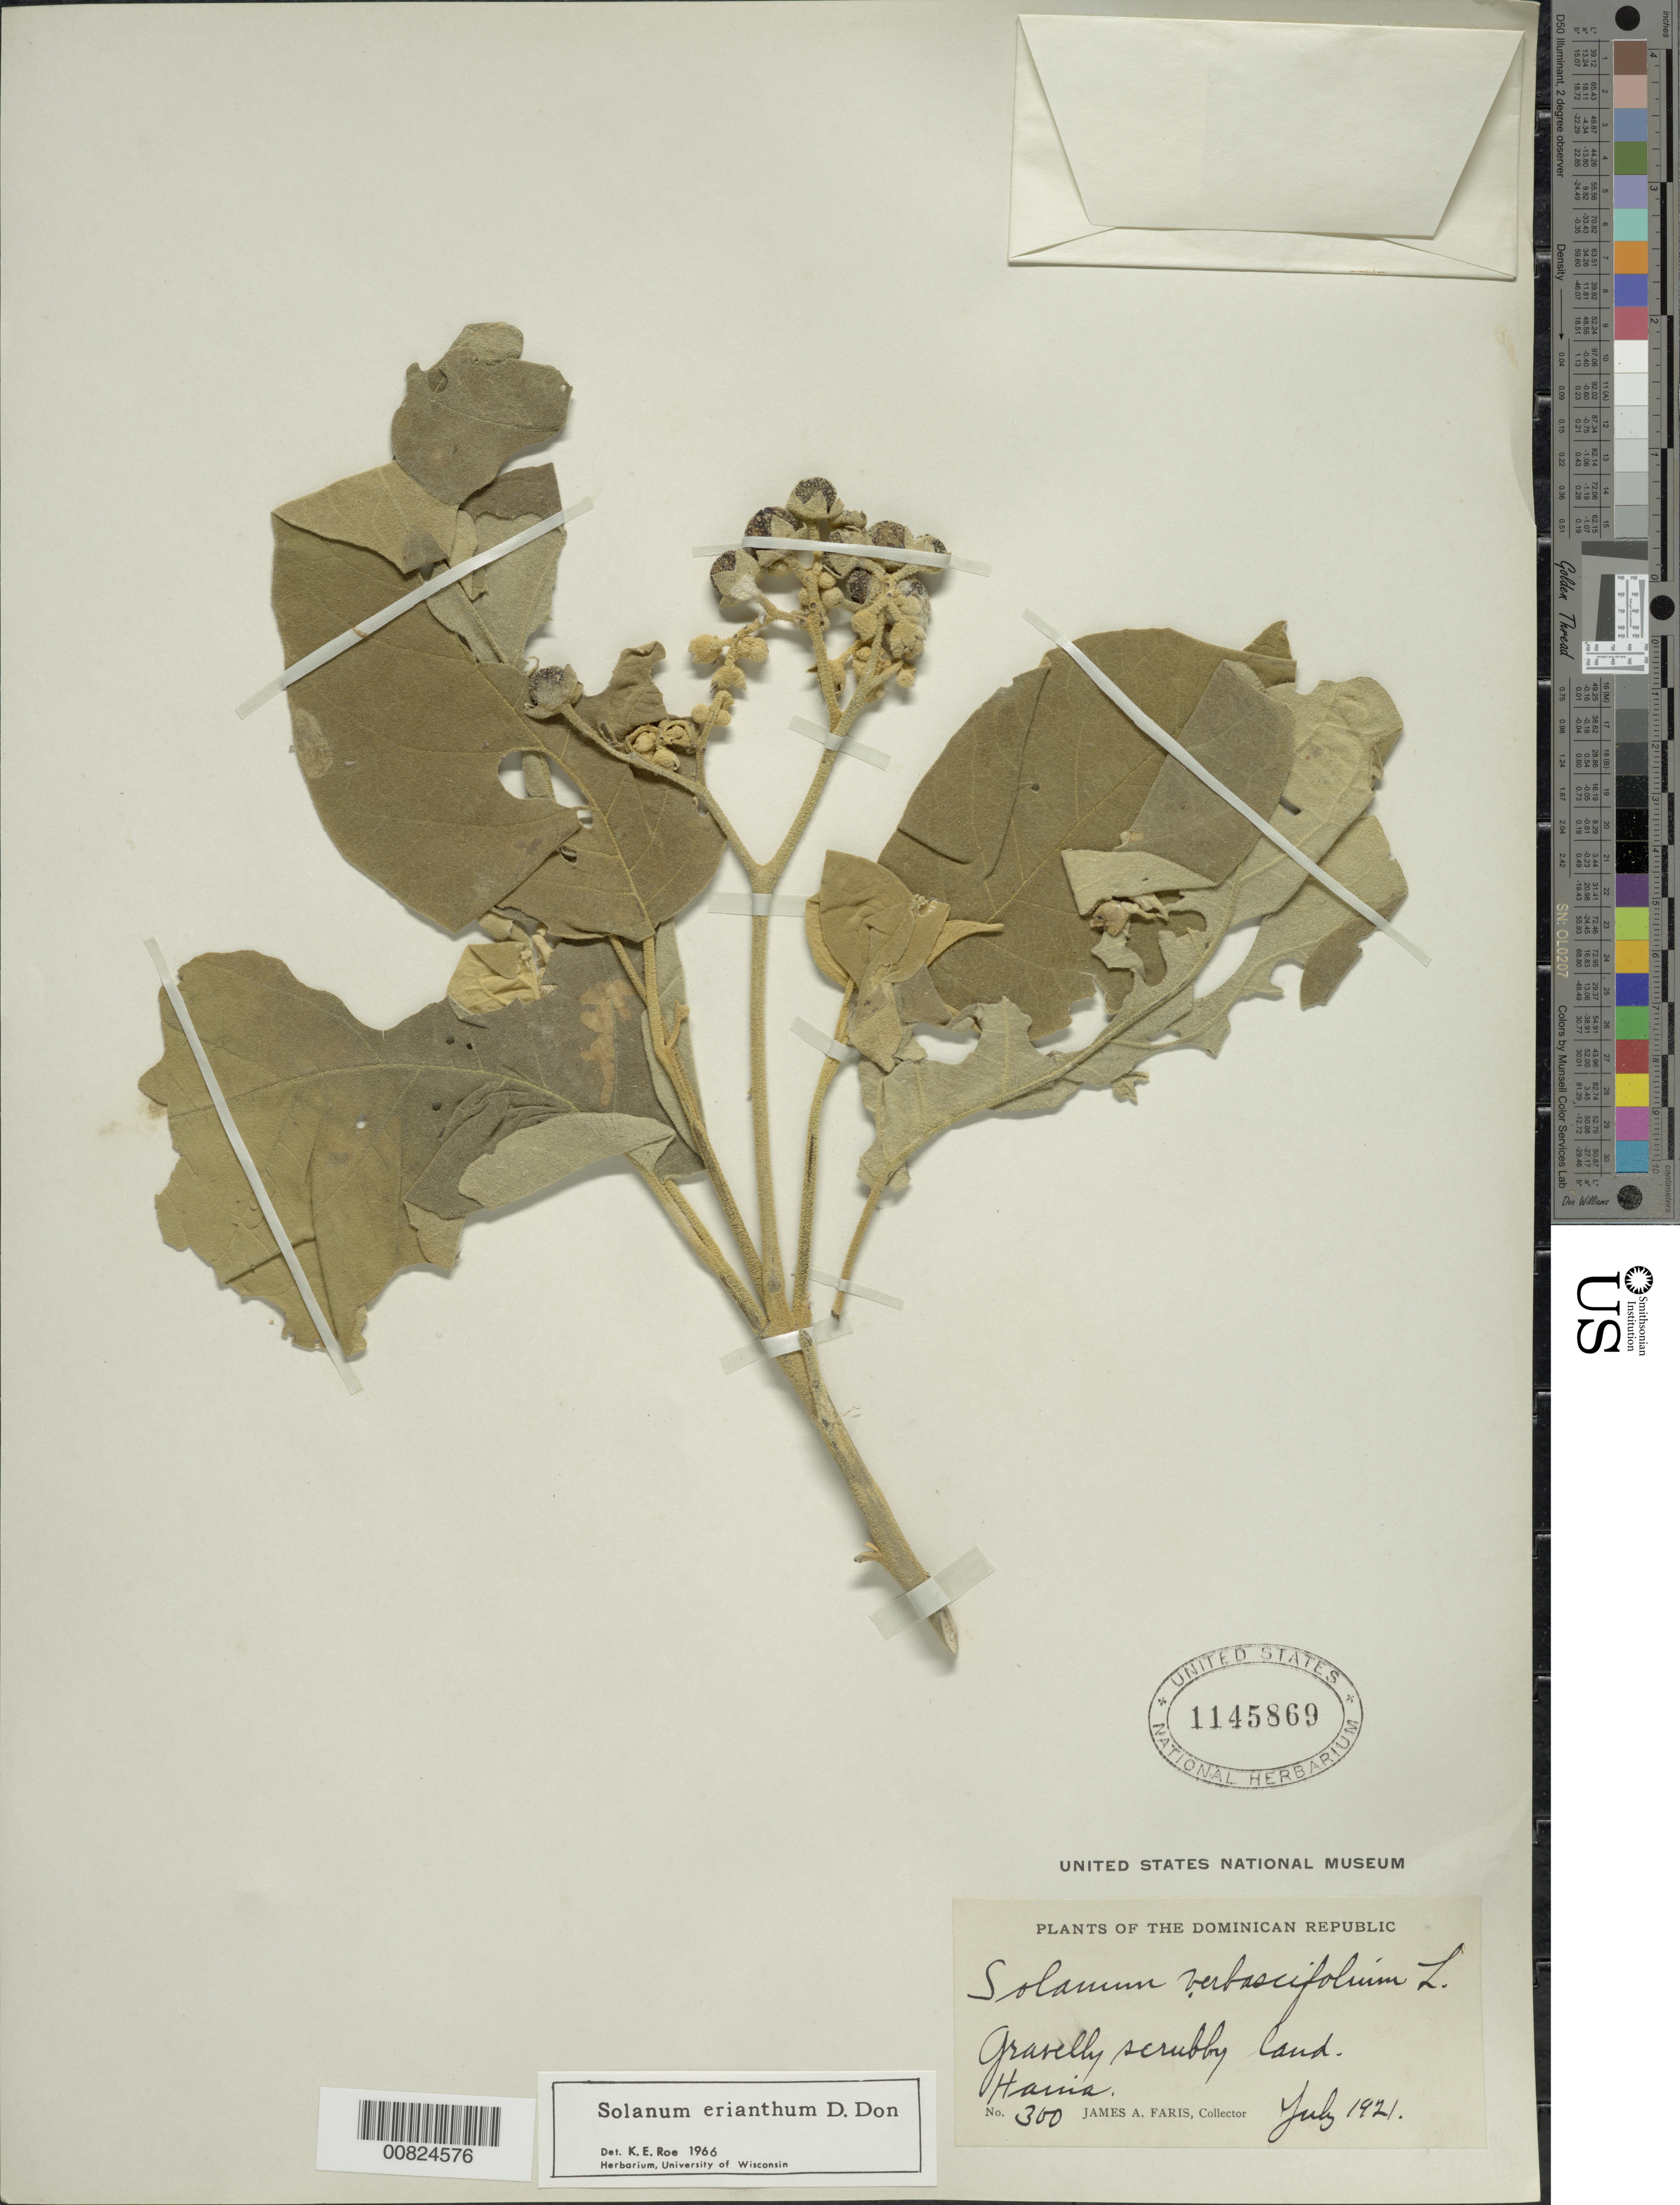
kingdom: Plantae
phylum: Tracheophyta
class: Magnoliopsida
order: Solanales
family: Solanaceae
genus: Solanum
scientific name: Solanum erianthum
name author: D. Don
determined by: Roe, K. E.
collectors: J. Faris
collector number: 300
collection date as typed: Jul 1921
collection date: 1921-07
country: Dominican Republic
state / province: San Cristóbal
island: Hispaniola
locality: Haina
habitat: Gravelly scrubby land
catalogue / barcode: US 1145869